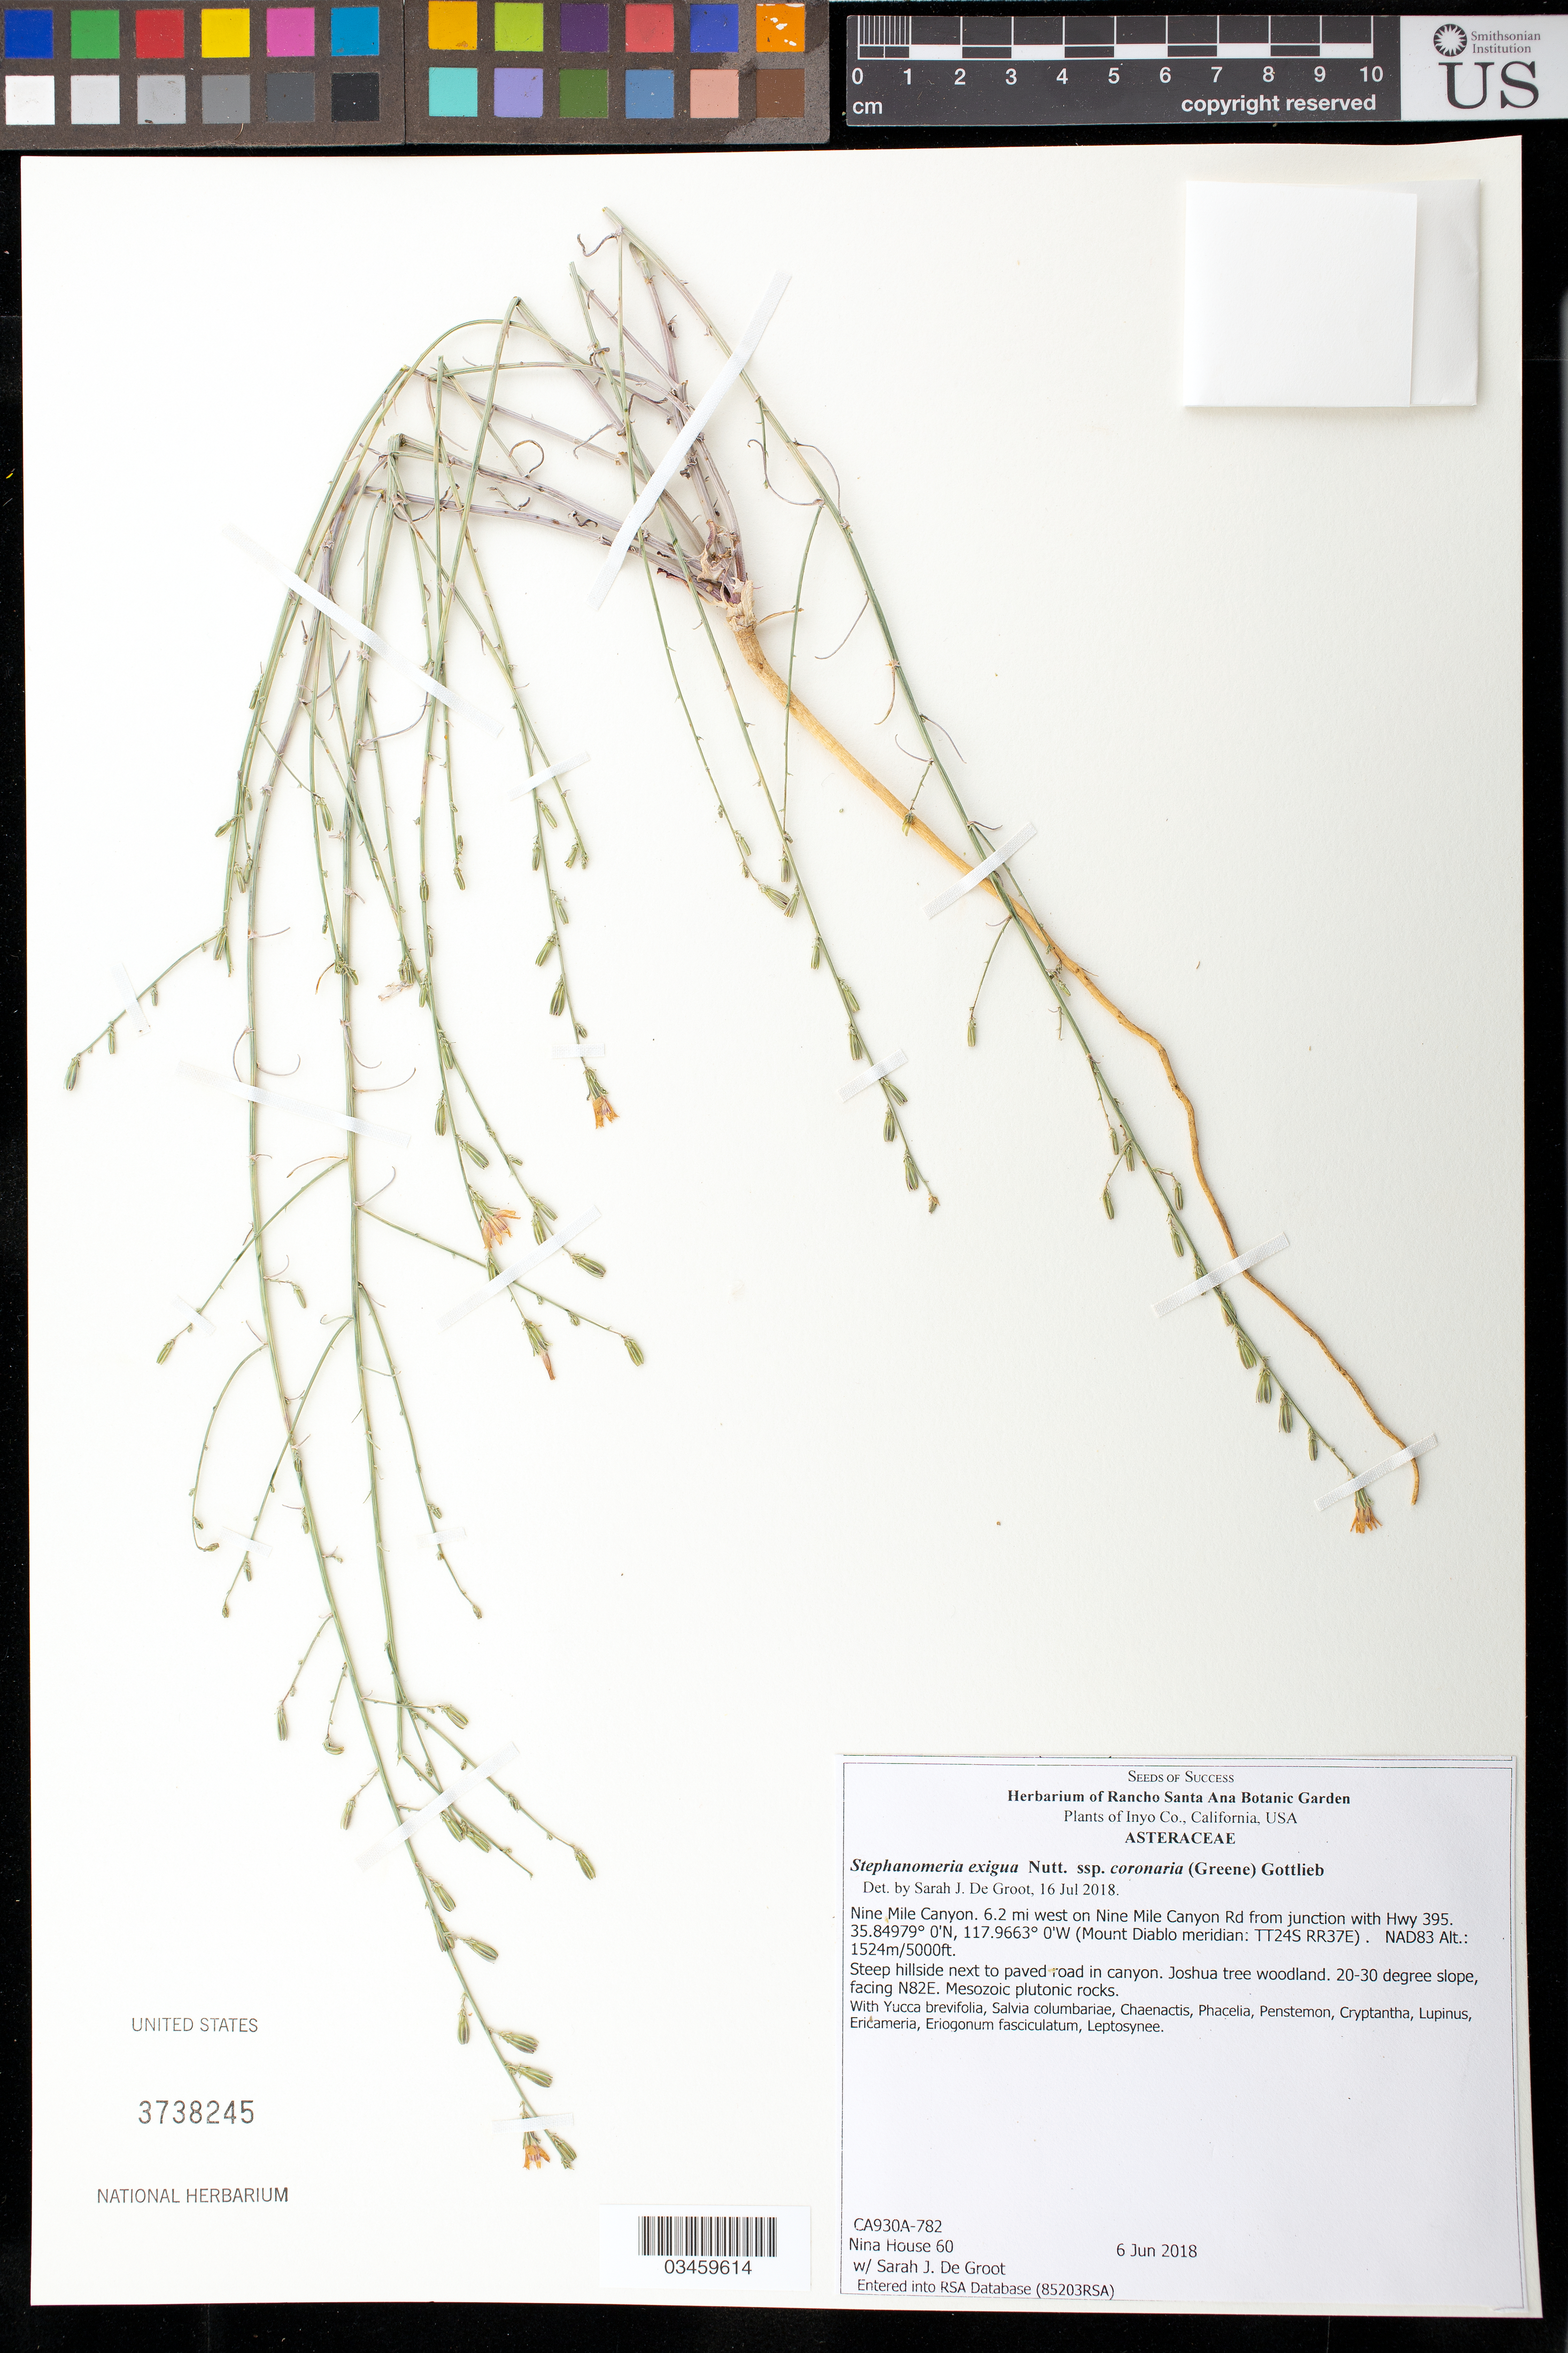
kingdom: Plantae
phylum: Tracheophyta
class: Magnoliopsida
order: Asterales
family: Asteraceae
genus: Stephanomeria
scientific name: Stephanomeria exigua subsp. coronaria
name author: (Greene) Gottlieb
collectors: N. House & S. De Groot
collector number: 60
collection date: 2018-06-06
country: United States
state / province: California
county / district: Inyo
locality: Nine Mile Canyon, 6.2 mi W on Nine Mile Canyon Rd from jct with Hwy 395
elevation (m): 1524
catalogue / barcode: US 3738245